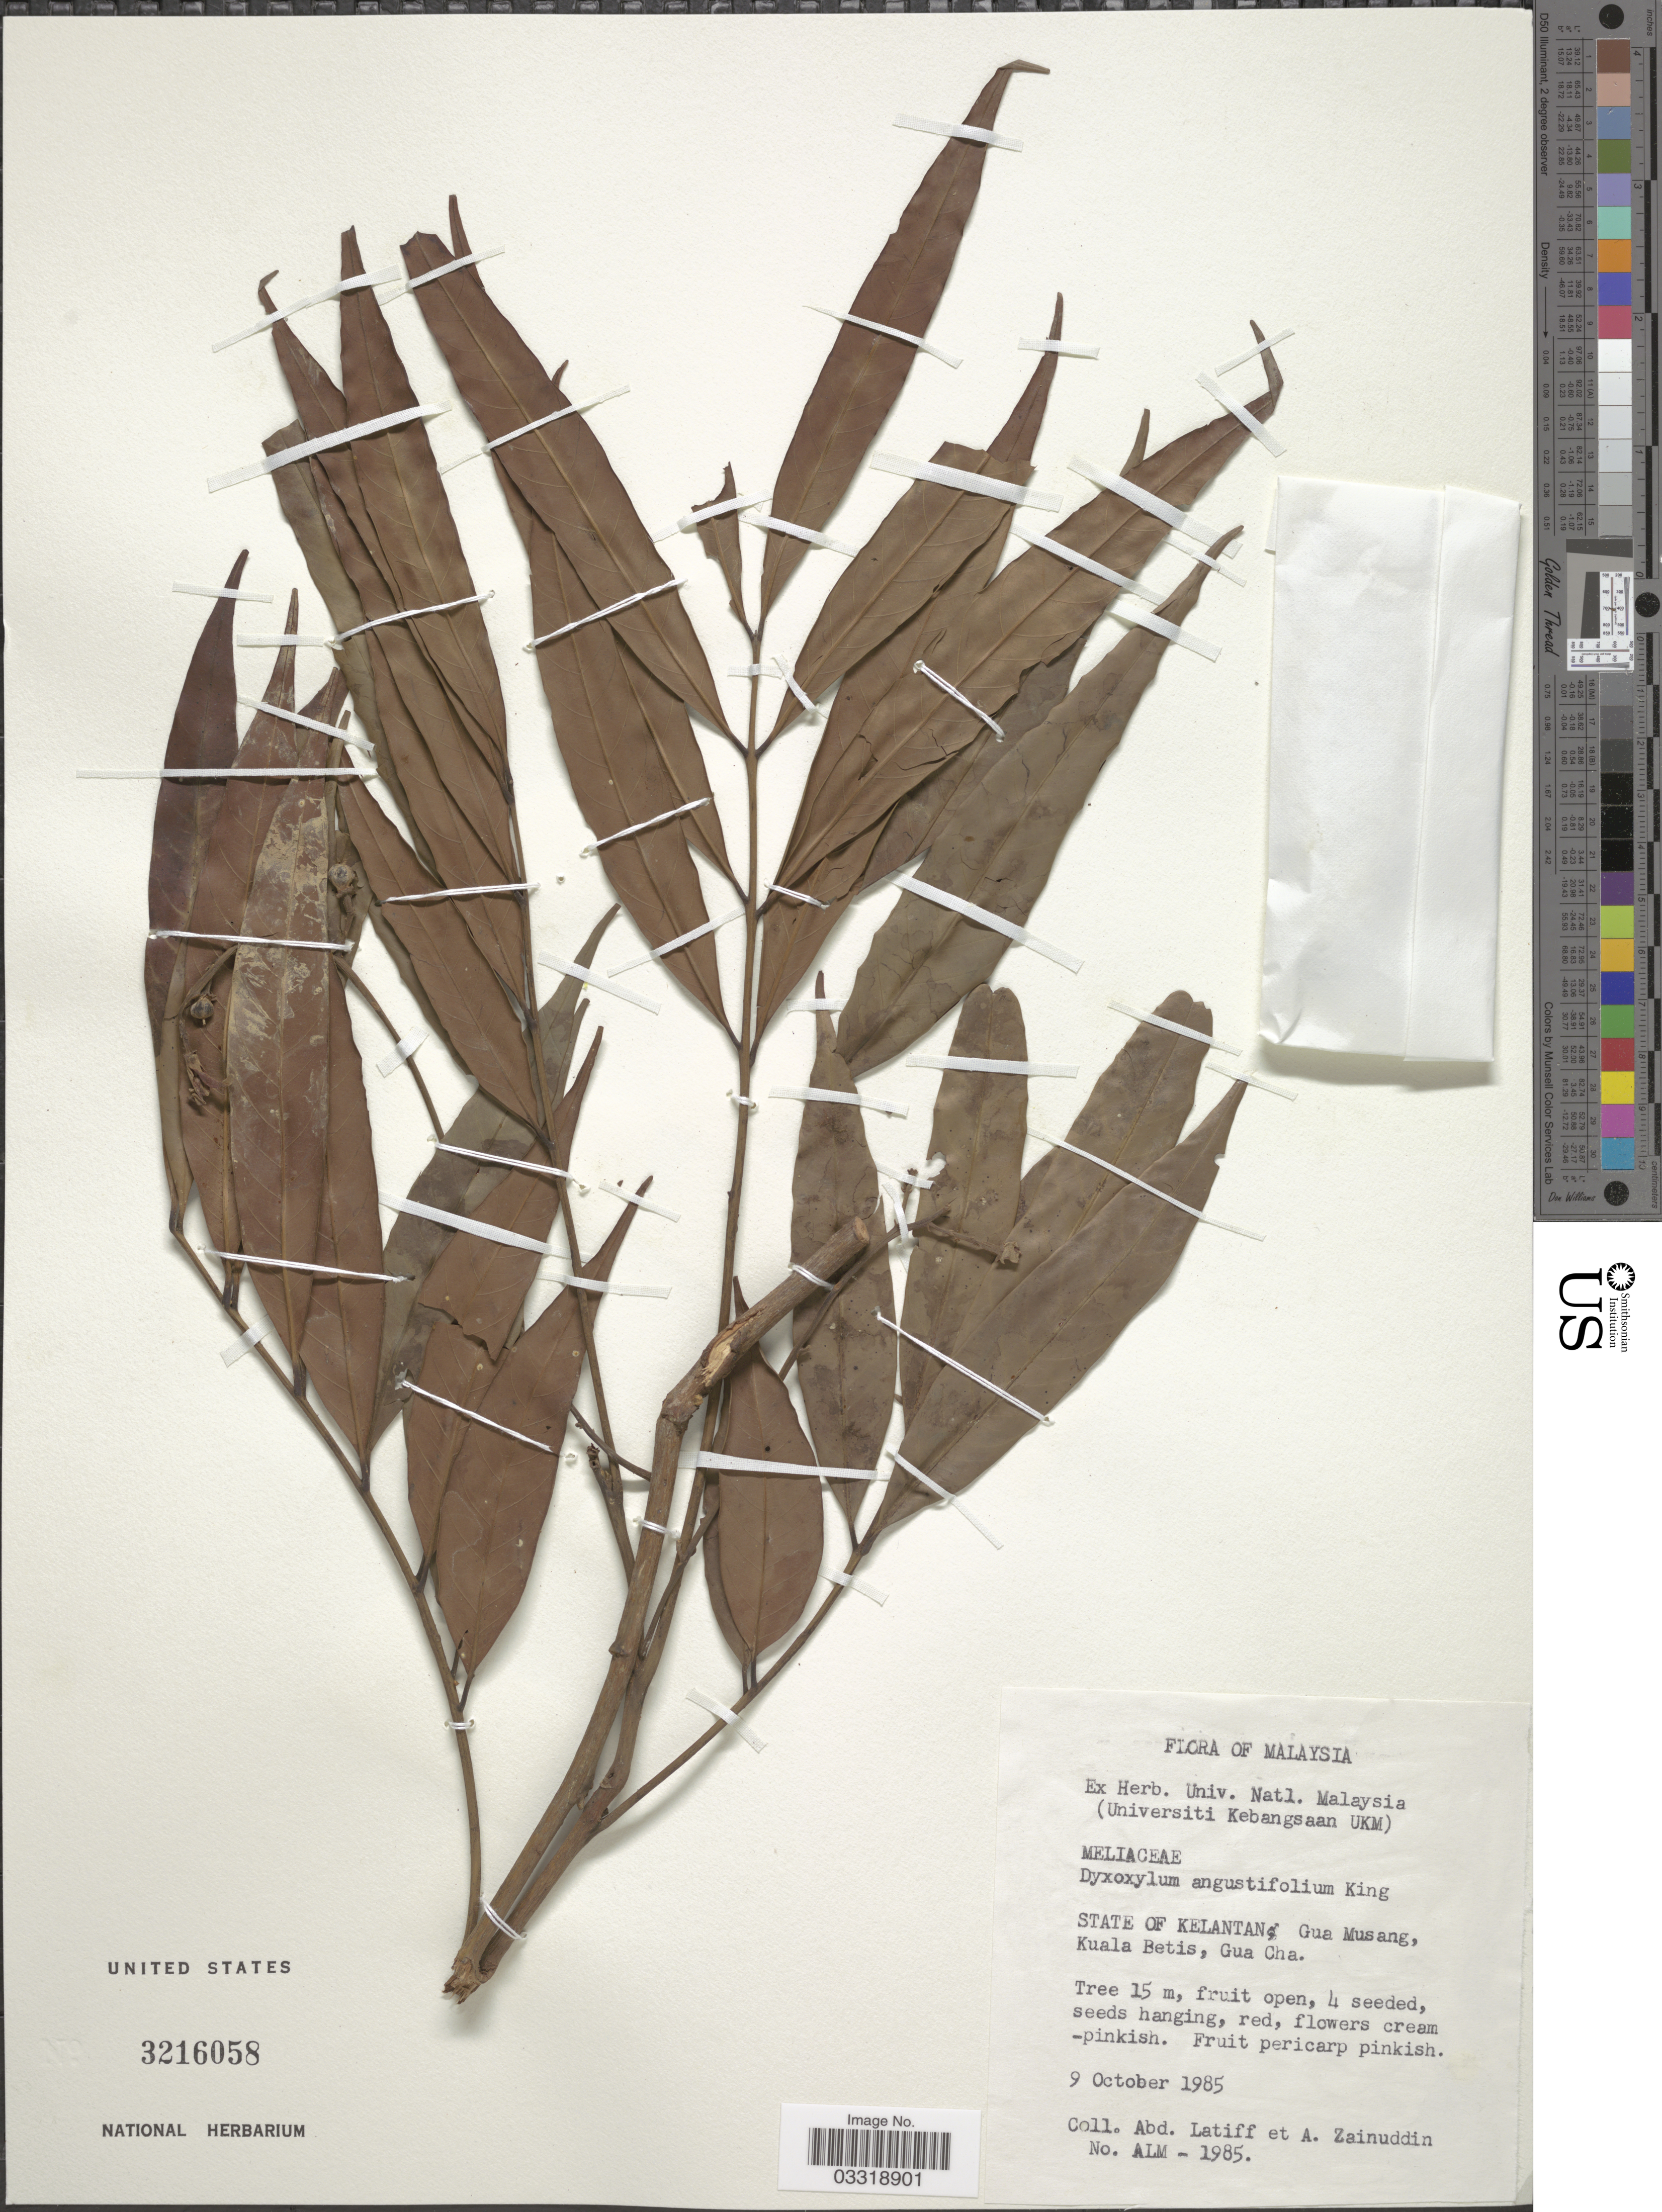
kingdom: Plantae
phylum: Tracheophyta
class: Magnoliopsida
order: Sapindales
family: Meliaceae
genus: Prasoxylon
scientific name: Prasoxylon angustifolium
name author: (King) Mabb.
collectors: A. Latiff & A. Zainuddin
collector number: ALM - 1985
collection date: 1985-10-09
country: Malaysia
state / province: Kelantan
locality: Gua Musang, Kuala Betis, Gua Cha.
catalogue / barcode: US 3216058